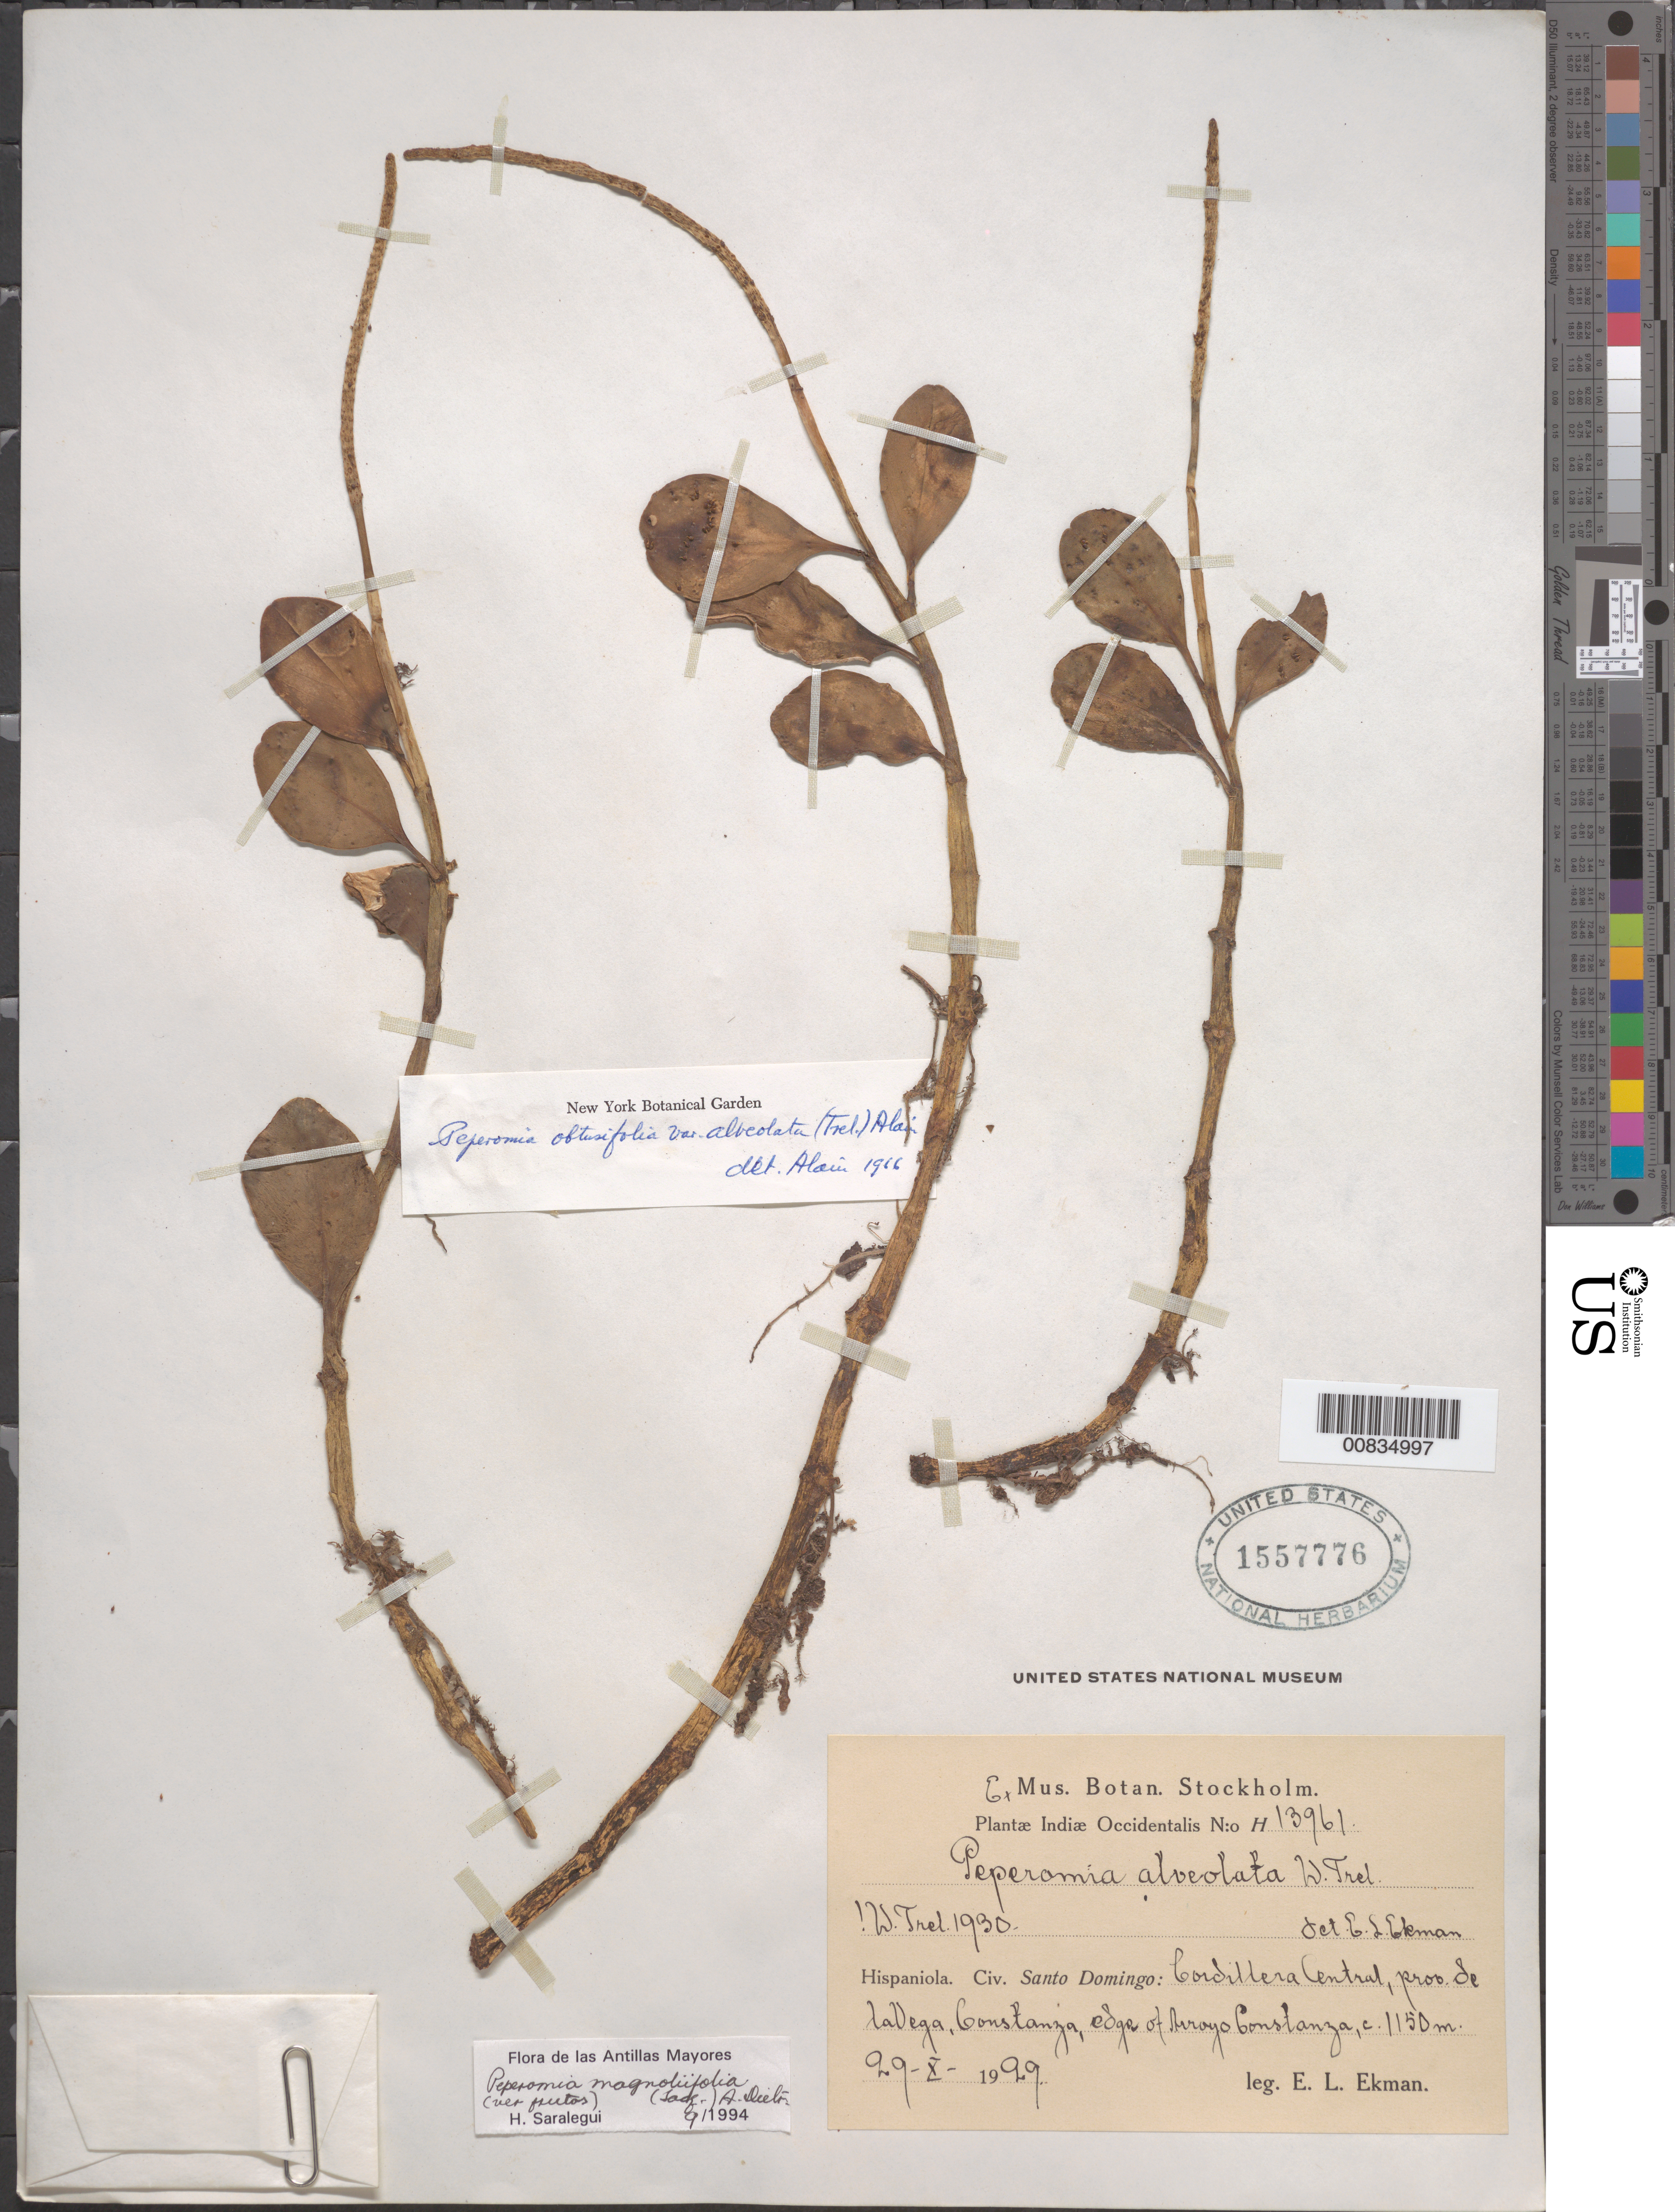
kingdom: Plantae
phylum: Tracheophyta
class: Magnoliopsida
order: Piperales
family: Piperaceae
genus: Peperomia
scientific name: Peperomia magnoliifolia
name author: (Jacq.) A. Dietr.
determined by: Saralegui Boza, H., (HAJB), Jardin Botanico Nacional (Habana)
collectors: E. L. Ekman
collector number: H 13961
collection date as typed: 29 Oct 1929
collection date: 1929-10-29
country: Dominican Republic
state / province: La Vega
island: Hispaniola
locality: Cordillera Central, Constanza, edge of Arroyo Constanza.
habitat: Edge of arroyo.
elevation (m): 1150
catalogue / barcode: US 1557776